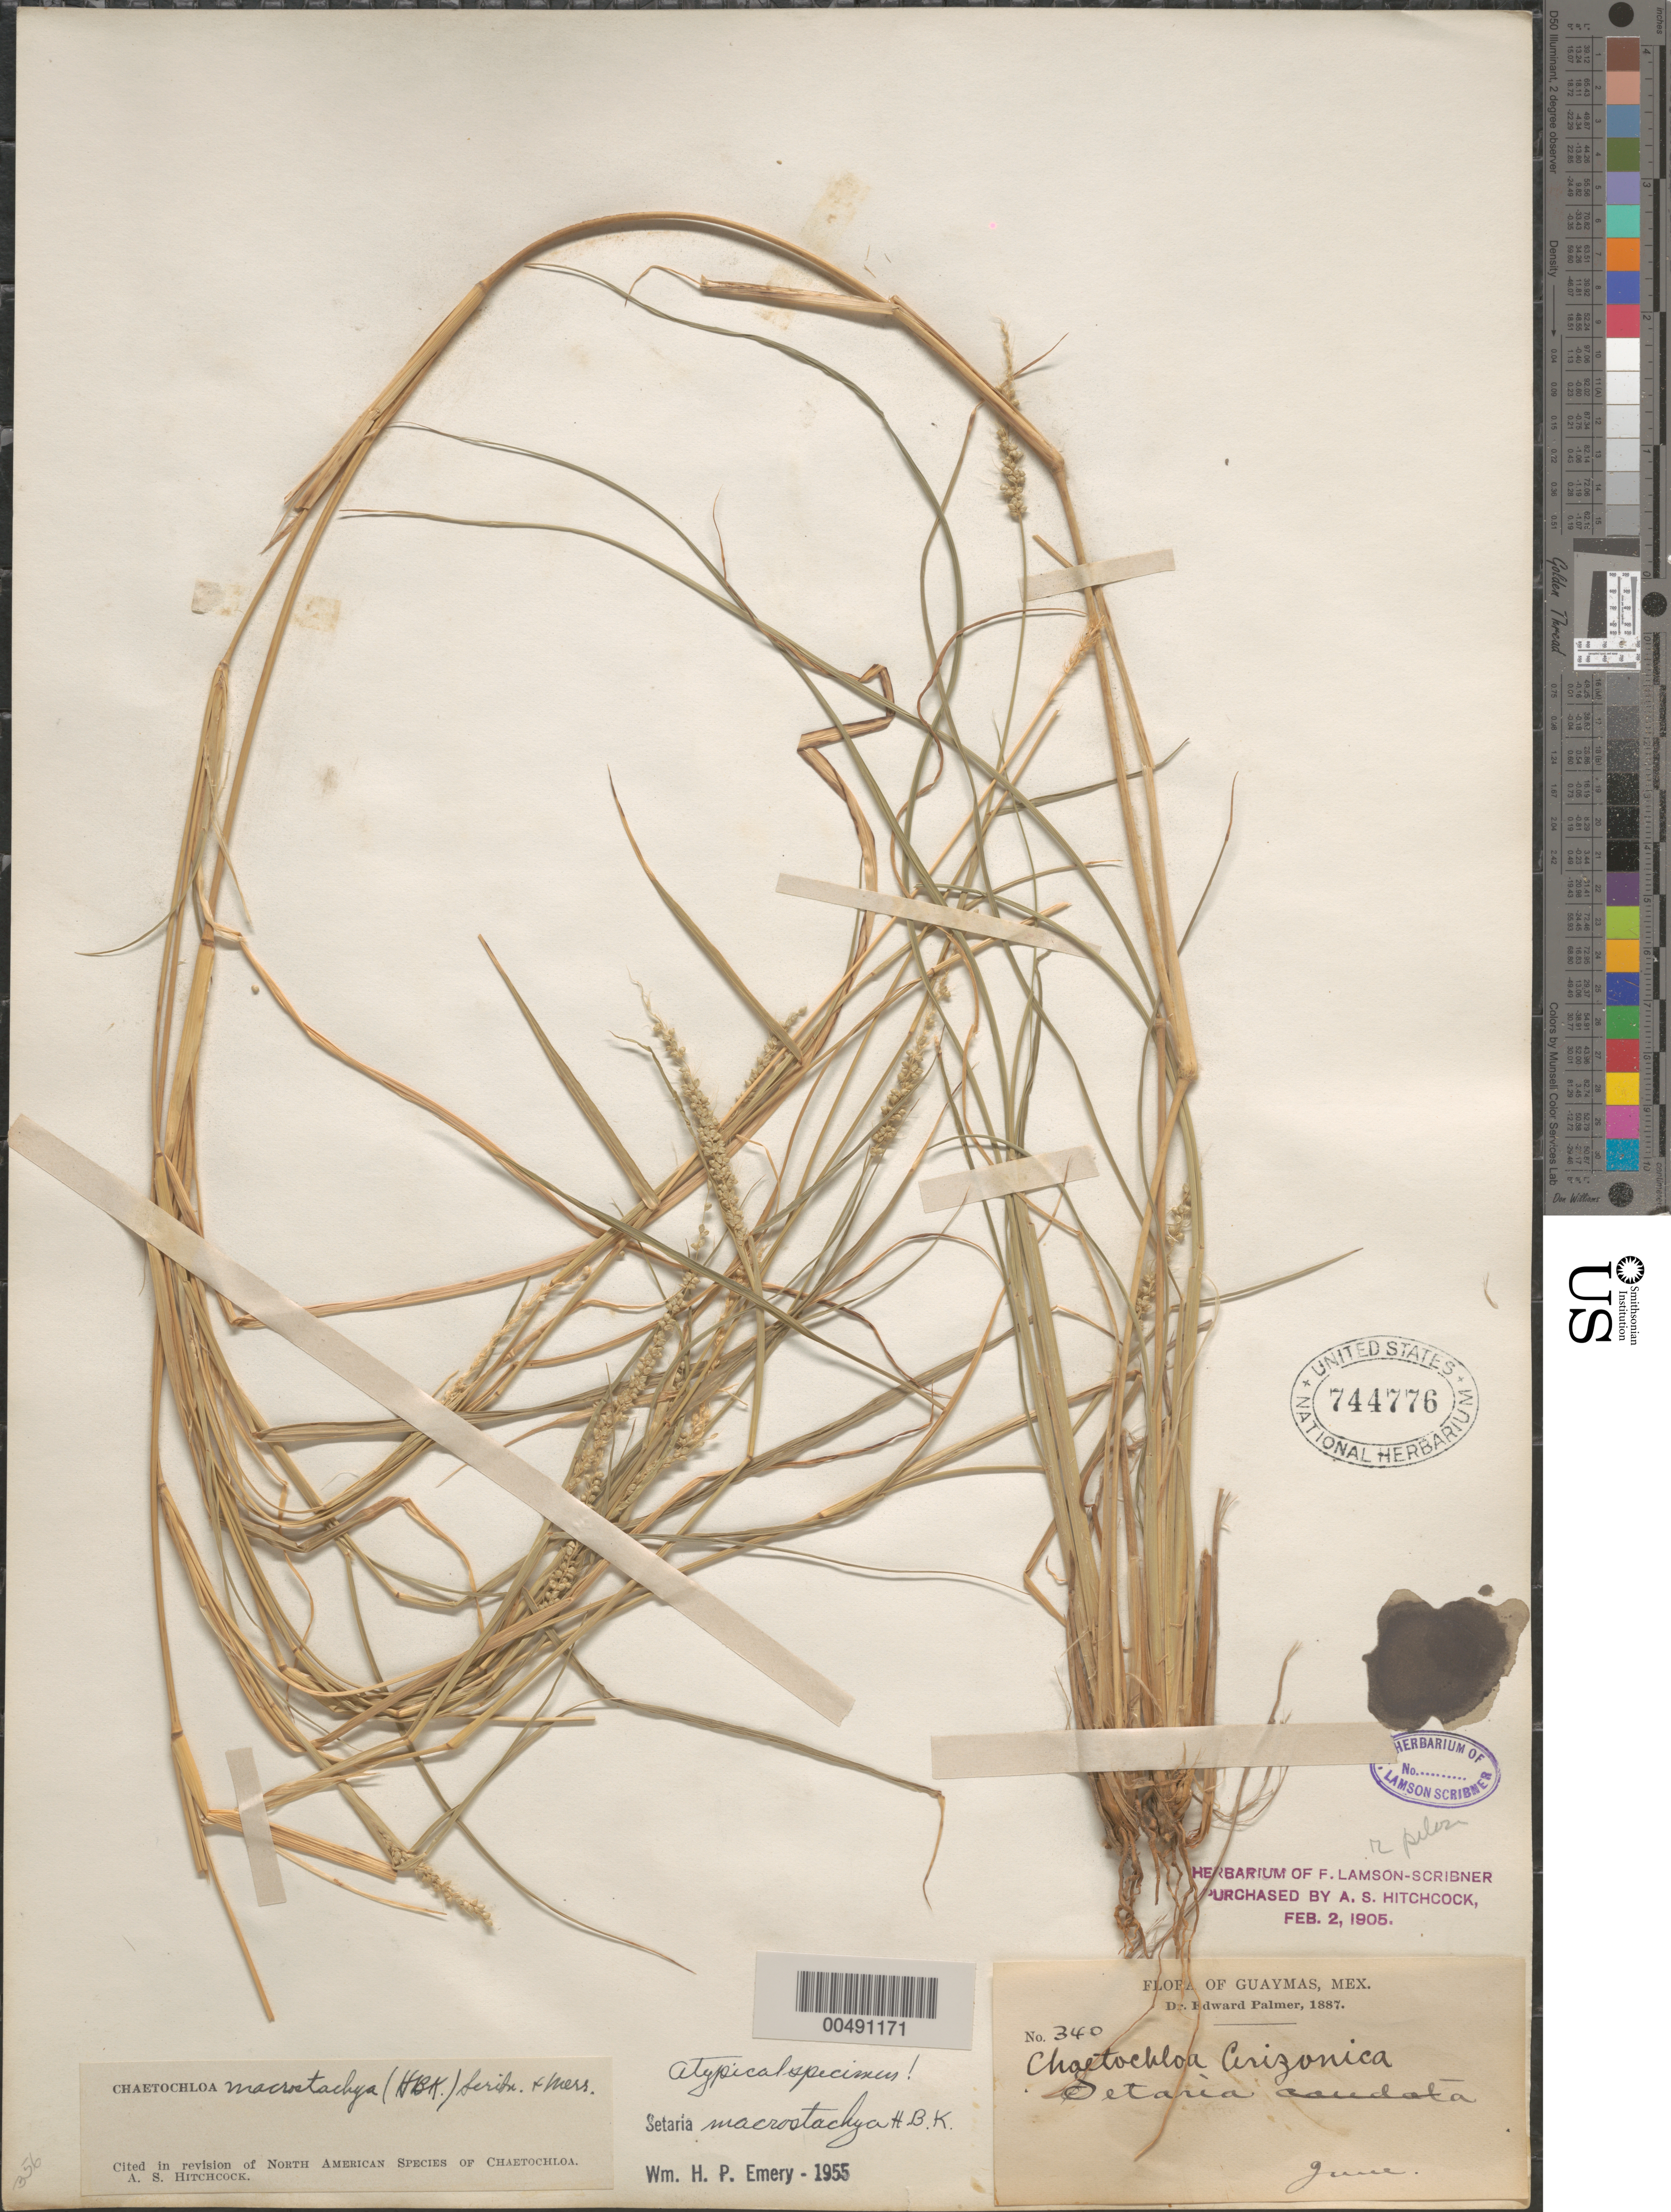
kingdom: Plantae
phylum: Tracheophyta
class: Liliopsida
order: Poales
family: Poaceae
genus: Setaria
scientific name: Setaria macrostachya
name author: Kunth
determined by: Emery, W. H. P.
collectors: E. Palmer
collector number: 340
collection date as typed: Jun 1887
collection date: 1887-06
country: Mexico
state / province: Sonora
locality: Guaymas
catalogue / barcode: US 744776